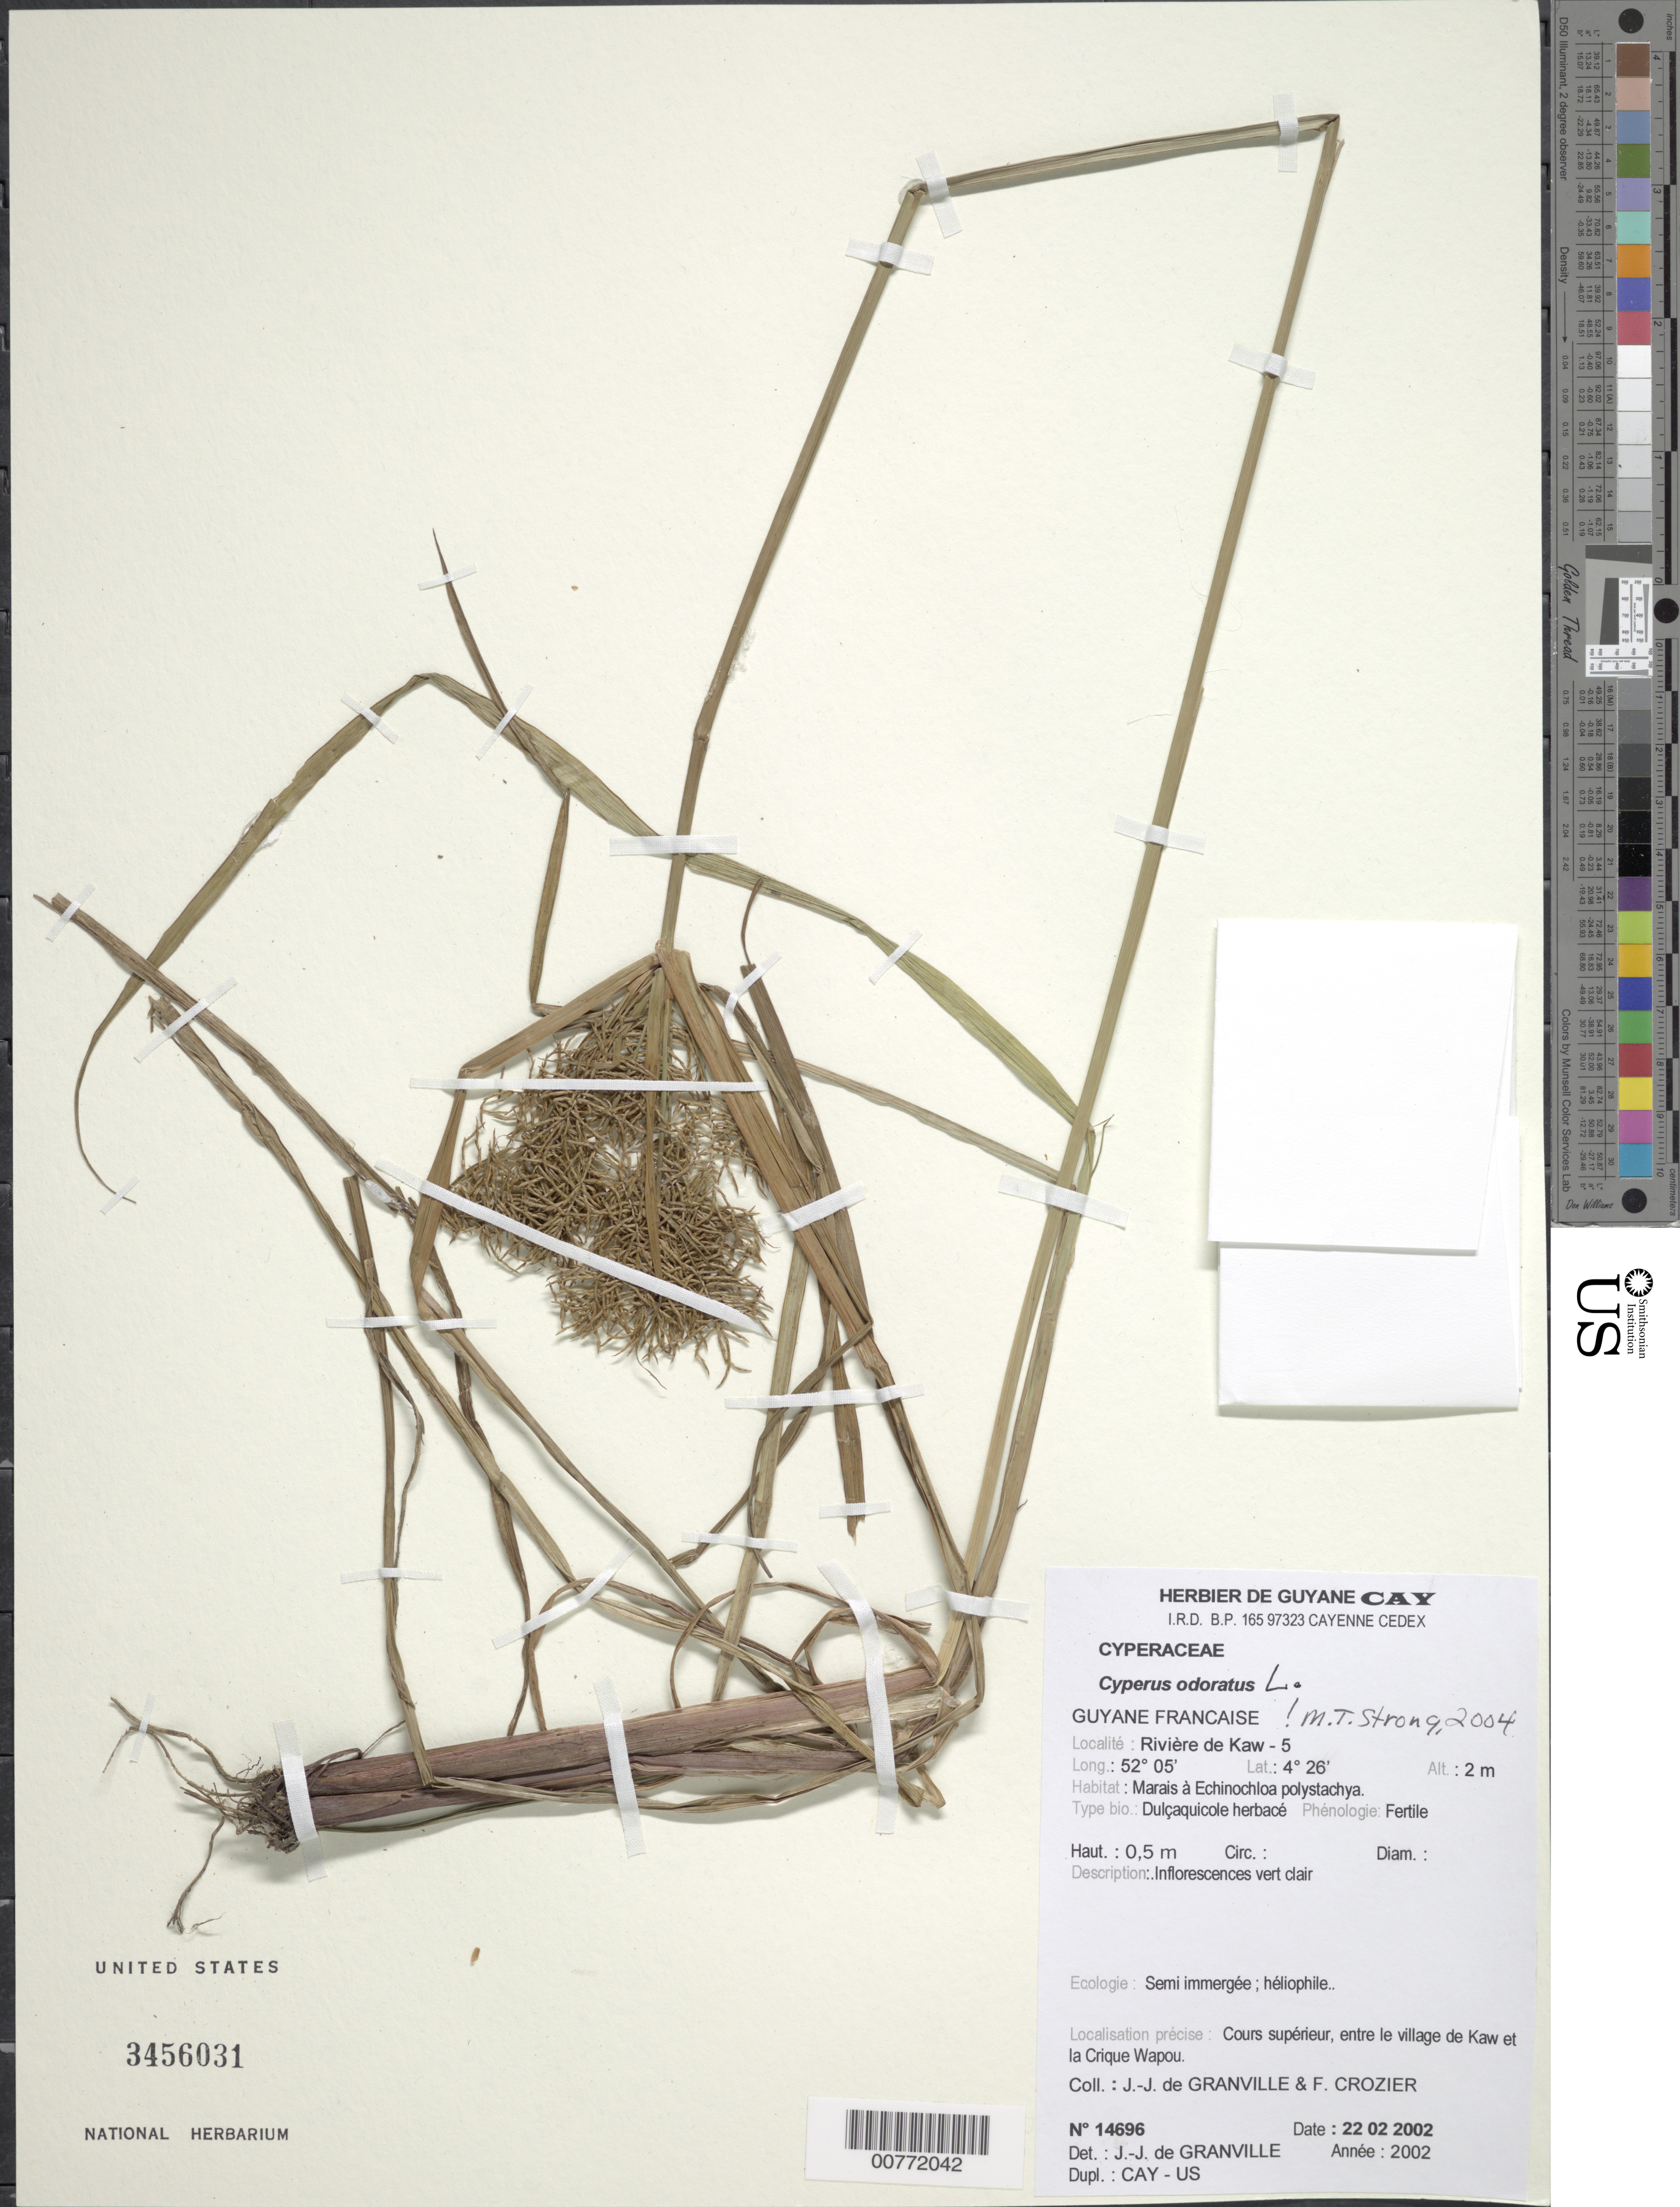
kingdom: Plantae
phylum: Tracheophyta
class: Liliopsida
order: Poales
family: Cyperaceae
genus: Cyperus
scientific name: Cyperus odoratus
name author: L.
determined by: Strong, M. T., (US), Smithsonian Institution - National Museum of Natural History (UNITED STATES)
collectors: J.-J. de Granville & F. Crozier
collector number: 14696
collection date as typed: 22-Feb-02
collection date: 2002-02-22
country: French Guiana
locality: Rivière de Kaw-5; Cours supérieur, entre le village de Kaw et la Crique Wapou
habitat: Marais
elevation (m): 2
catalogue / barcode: US 3456031